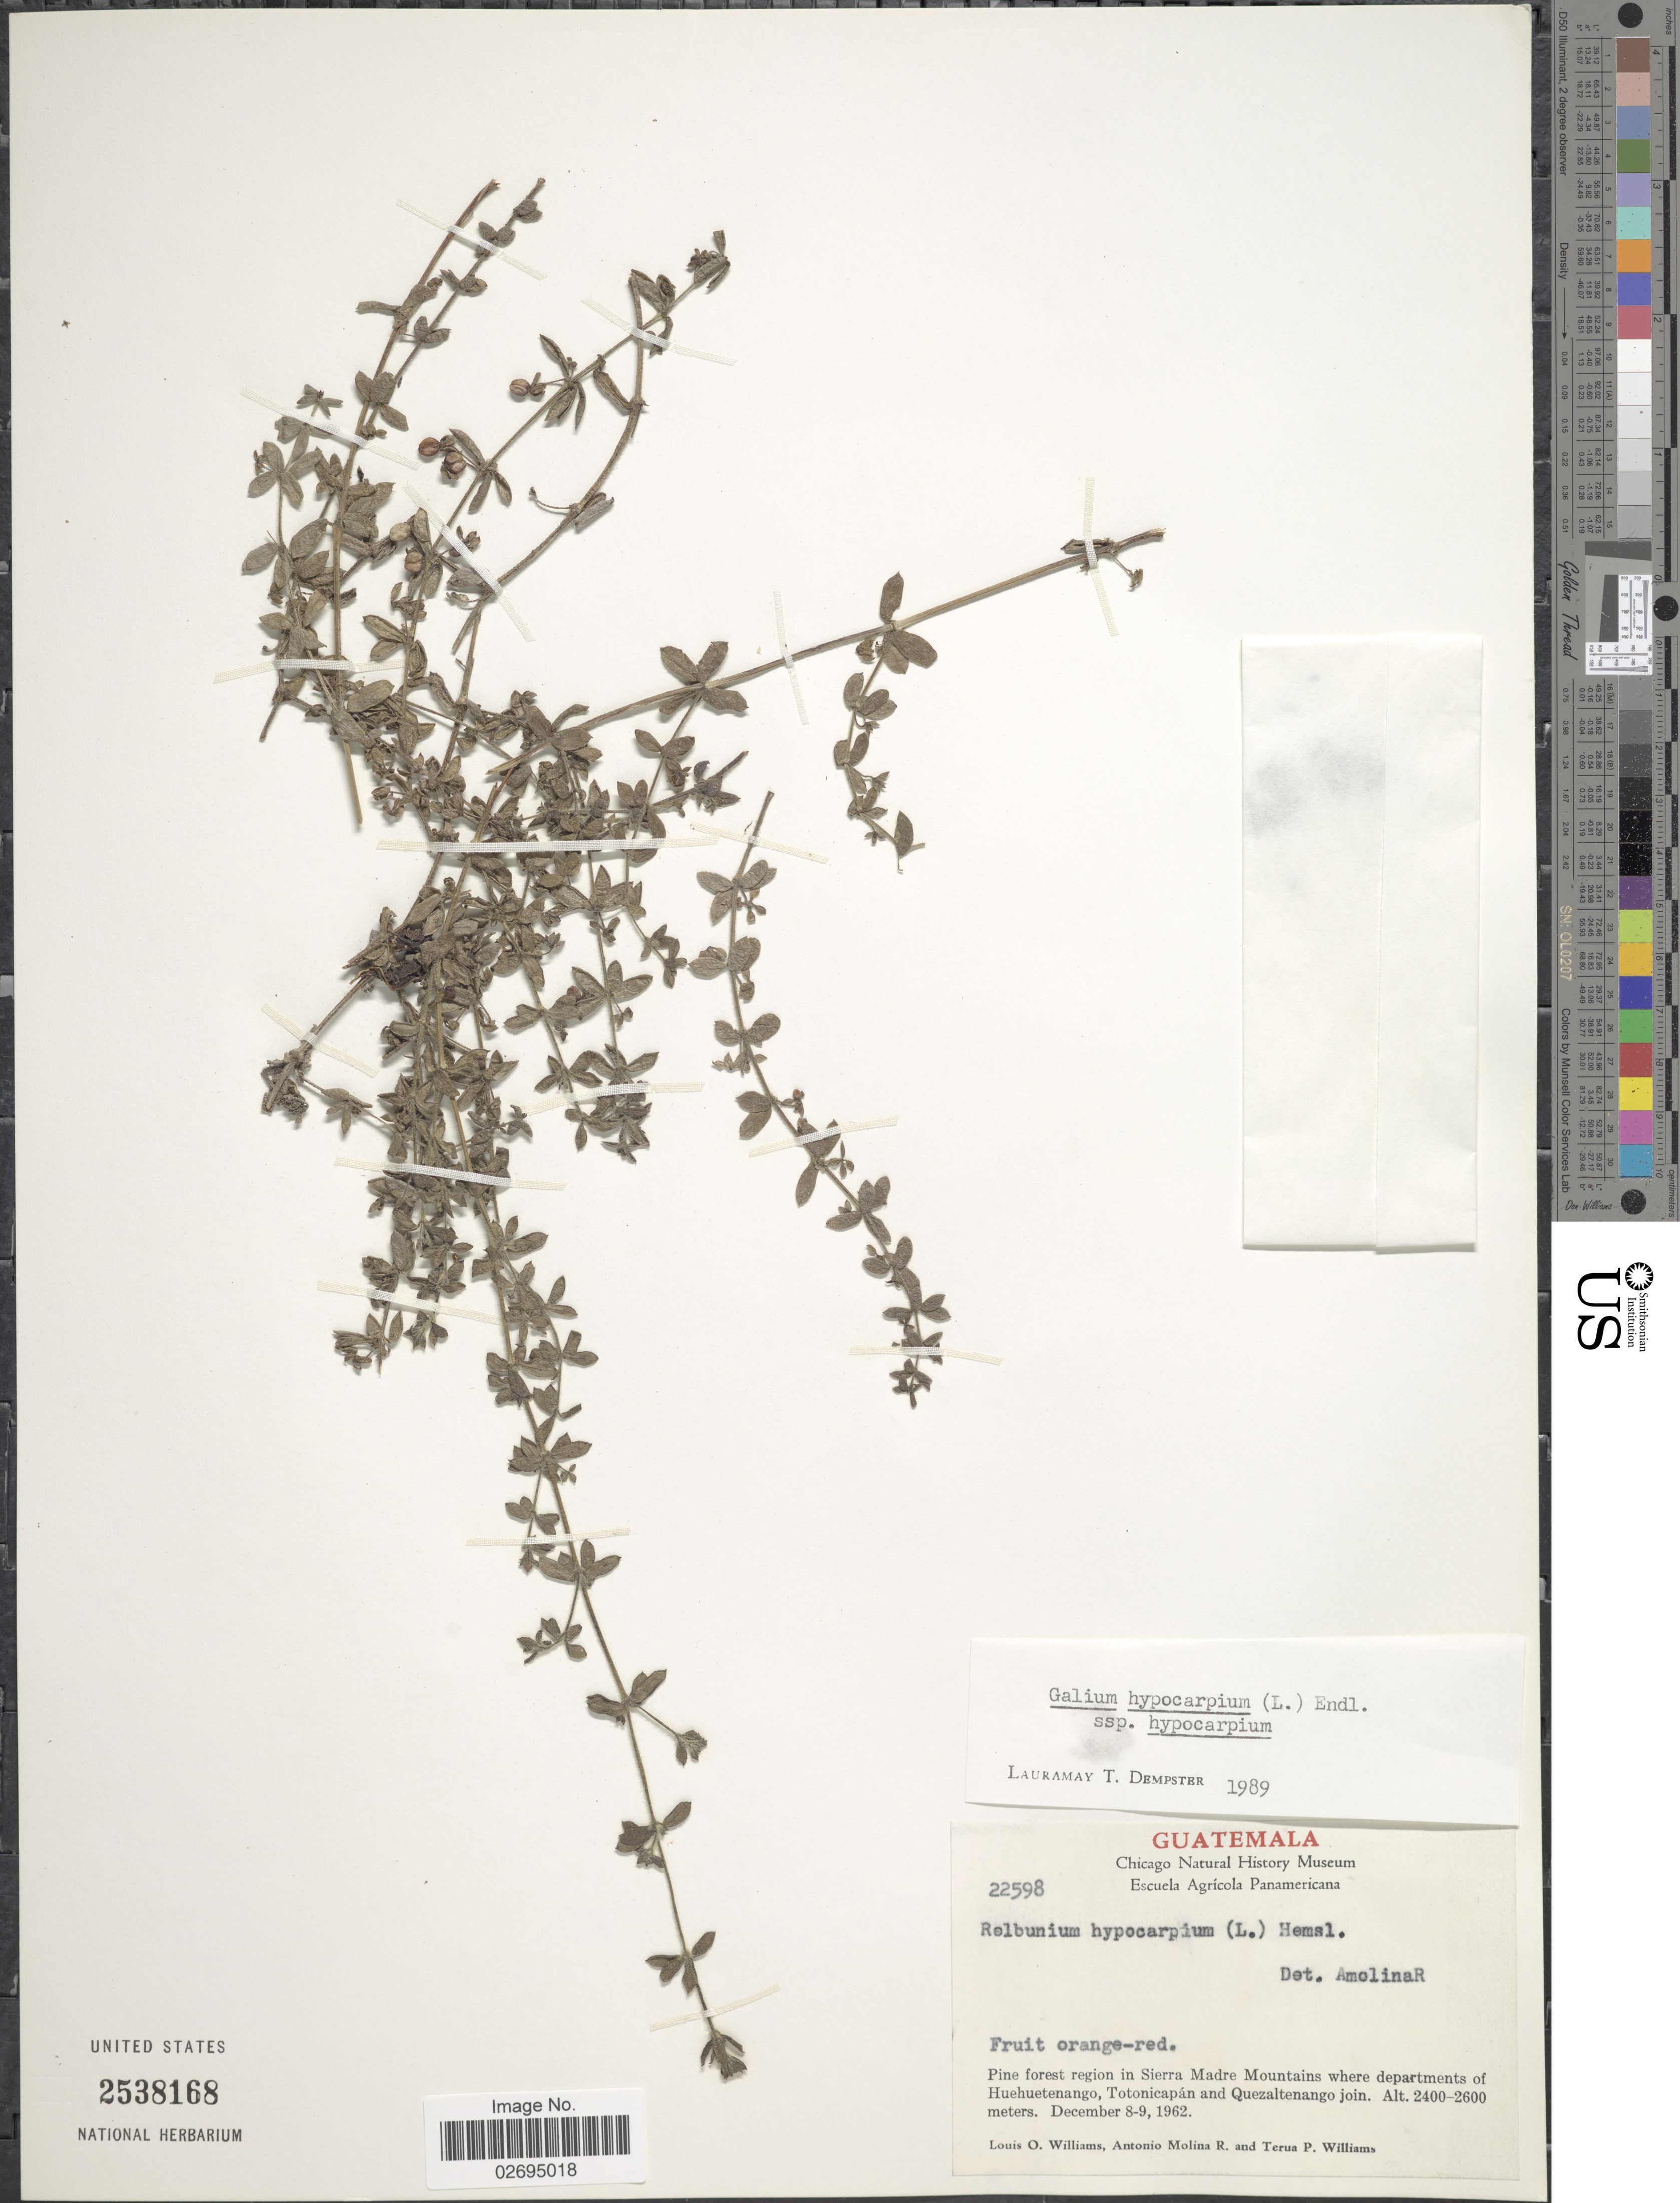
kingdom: Plantae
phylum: Tracheophyta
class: Magnoliopsida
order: Gentianales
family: Rubiaceae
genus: Galium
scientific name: Galium hypocarpium subsp. hypocarpium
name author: (L.) Endl. ex Griseb.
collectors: L. O. Williams, A. Molina R. & T. P. Williams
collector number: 22598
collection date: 1962-12-08/1962-12-09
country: Guatemala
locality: Pine forest region in Sierra Madre Mountains where department of Huehuetenango, Totonicapán and Quezaltenango join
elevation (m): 2400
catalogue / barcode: US 2538168